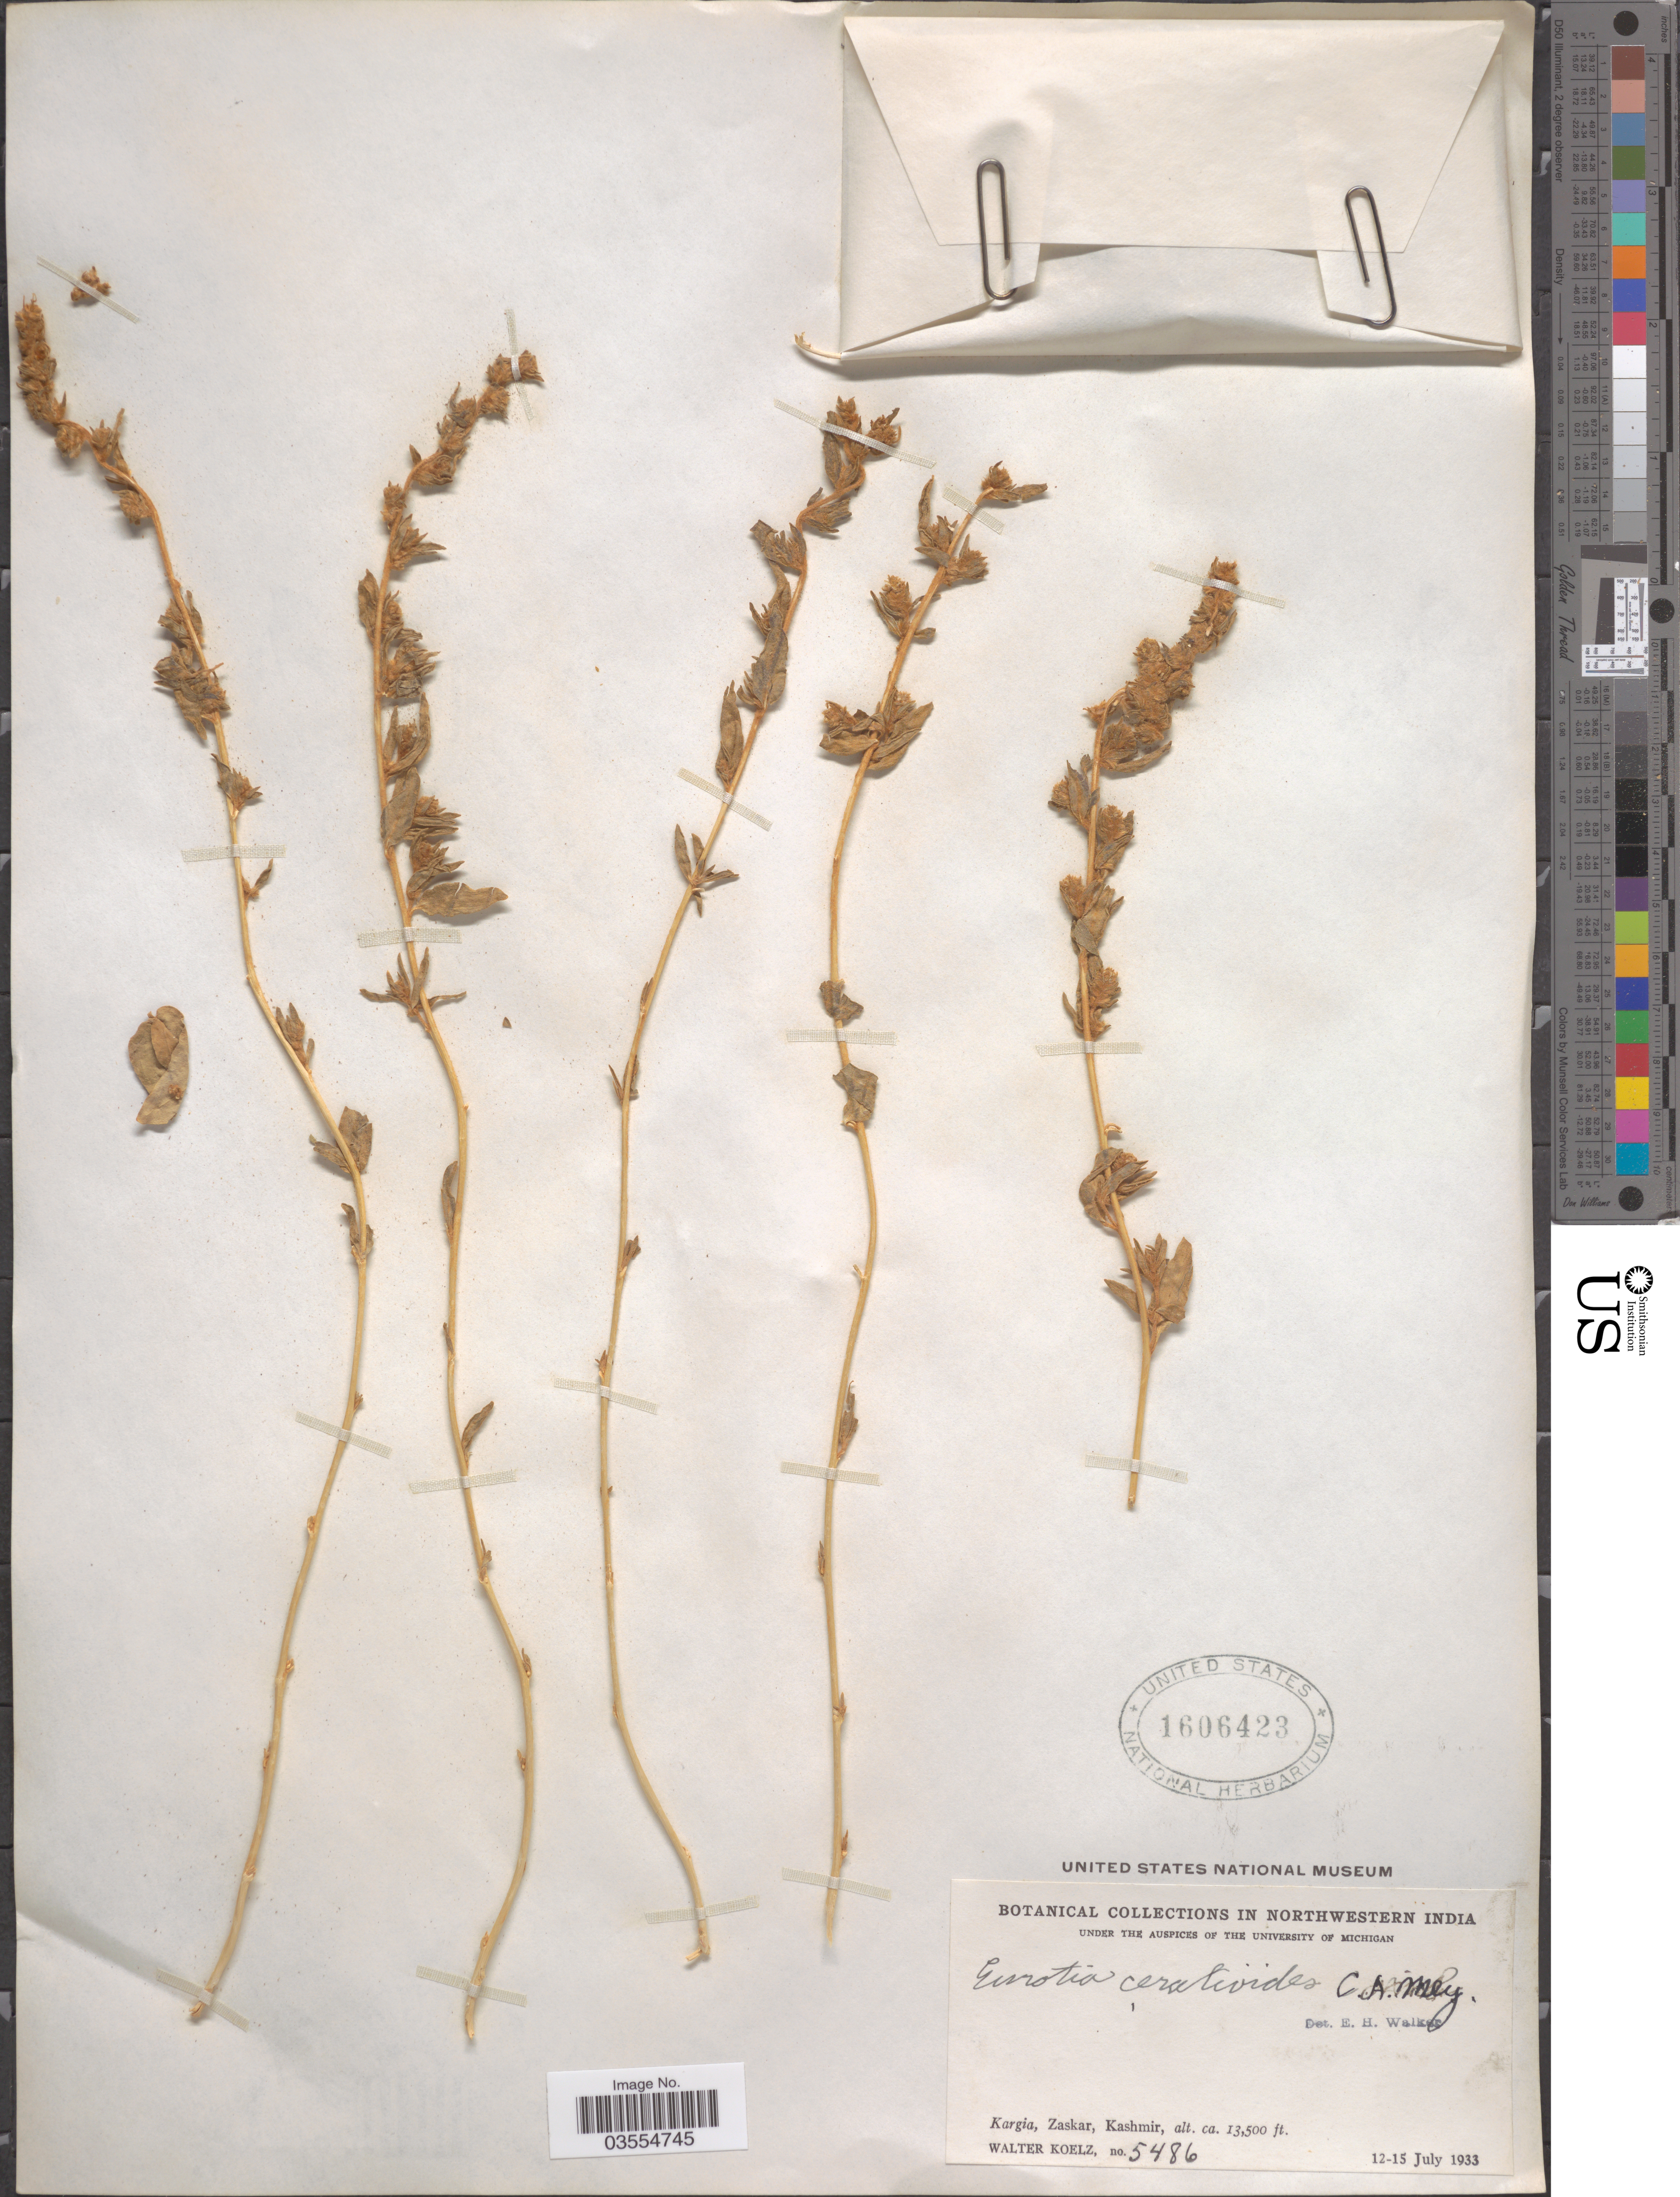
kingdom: Plantae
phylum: Tracheophyta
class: Magnoliopsida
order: Caryophyllales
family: Amaranthaceae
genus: Krascheninnikovia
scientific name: Krascheninnikovia ceratoides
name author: (L.) Gueldenst.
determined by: U.S. National Herbarium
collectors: W. N. Koelz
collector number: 5486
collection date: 1933-07-12/1933-07-15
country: India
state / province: Jammu and Kashmir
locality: Northwestern India. Kargia, Zaskar, Kashmir.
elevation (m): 4115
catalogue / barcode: US 1606423